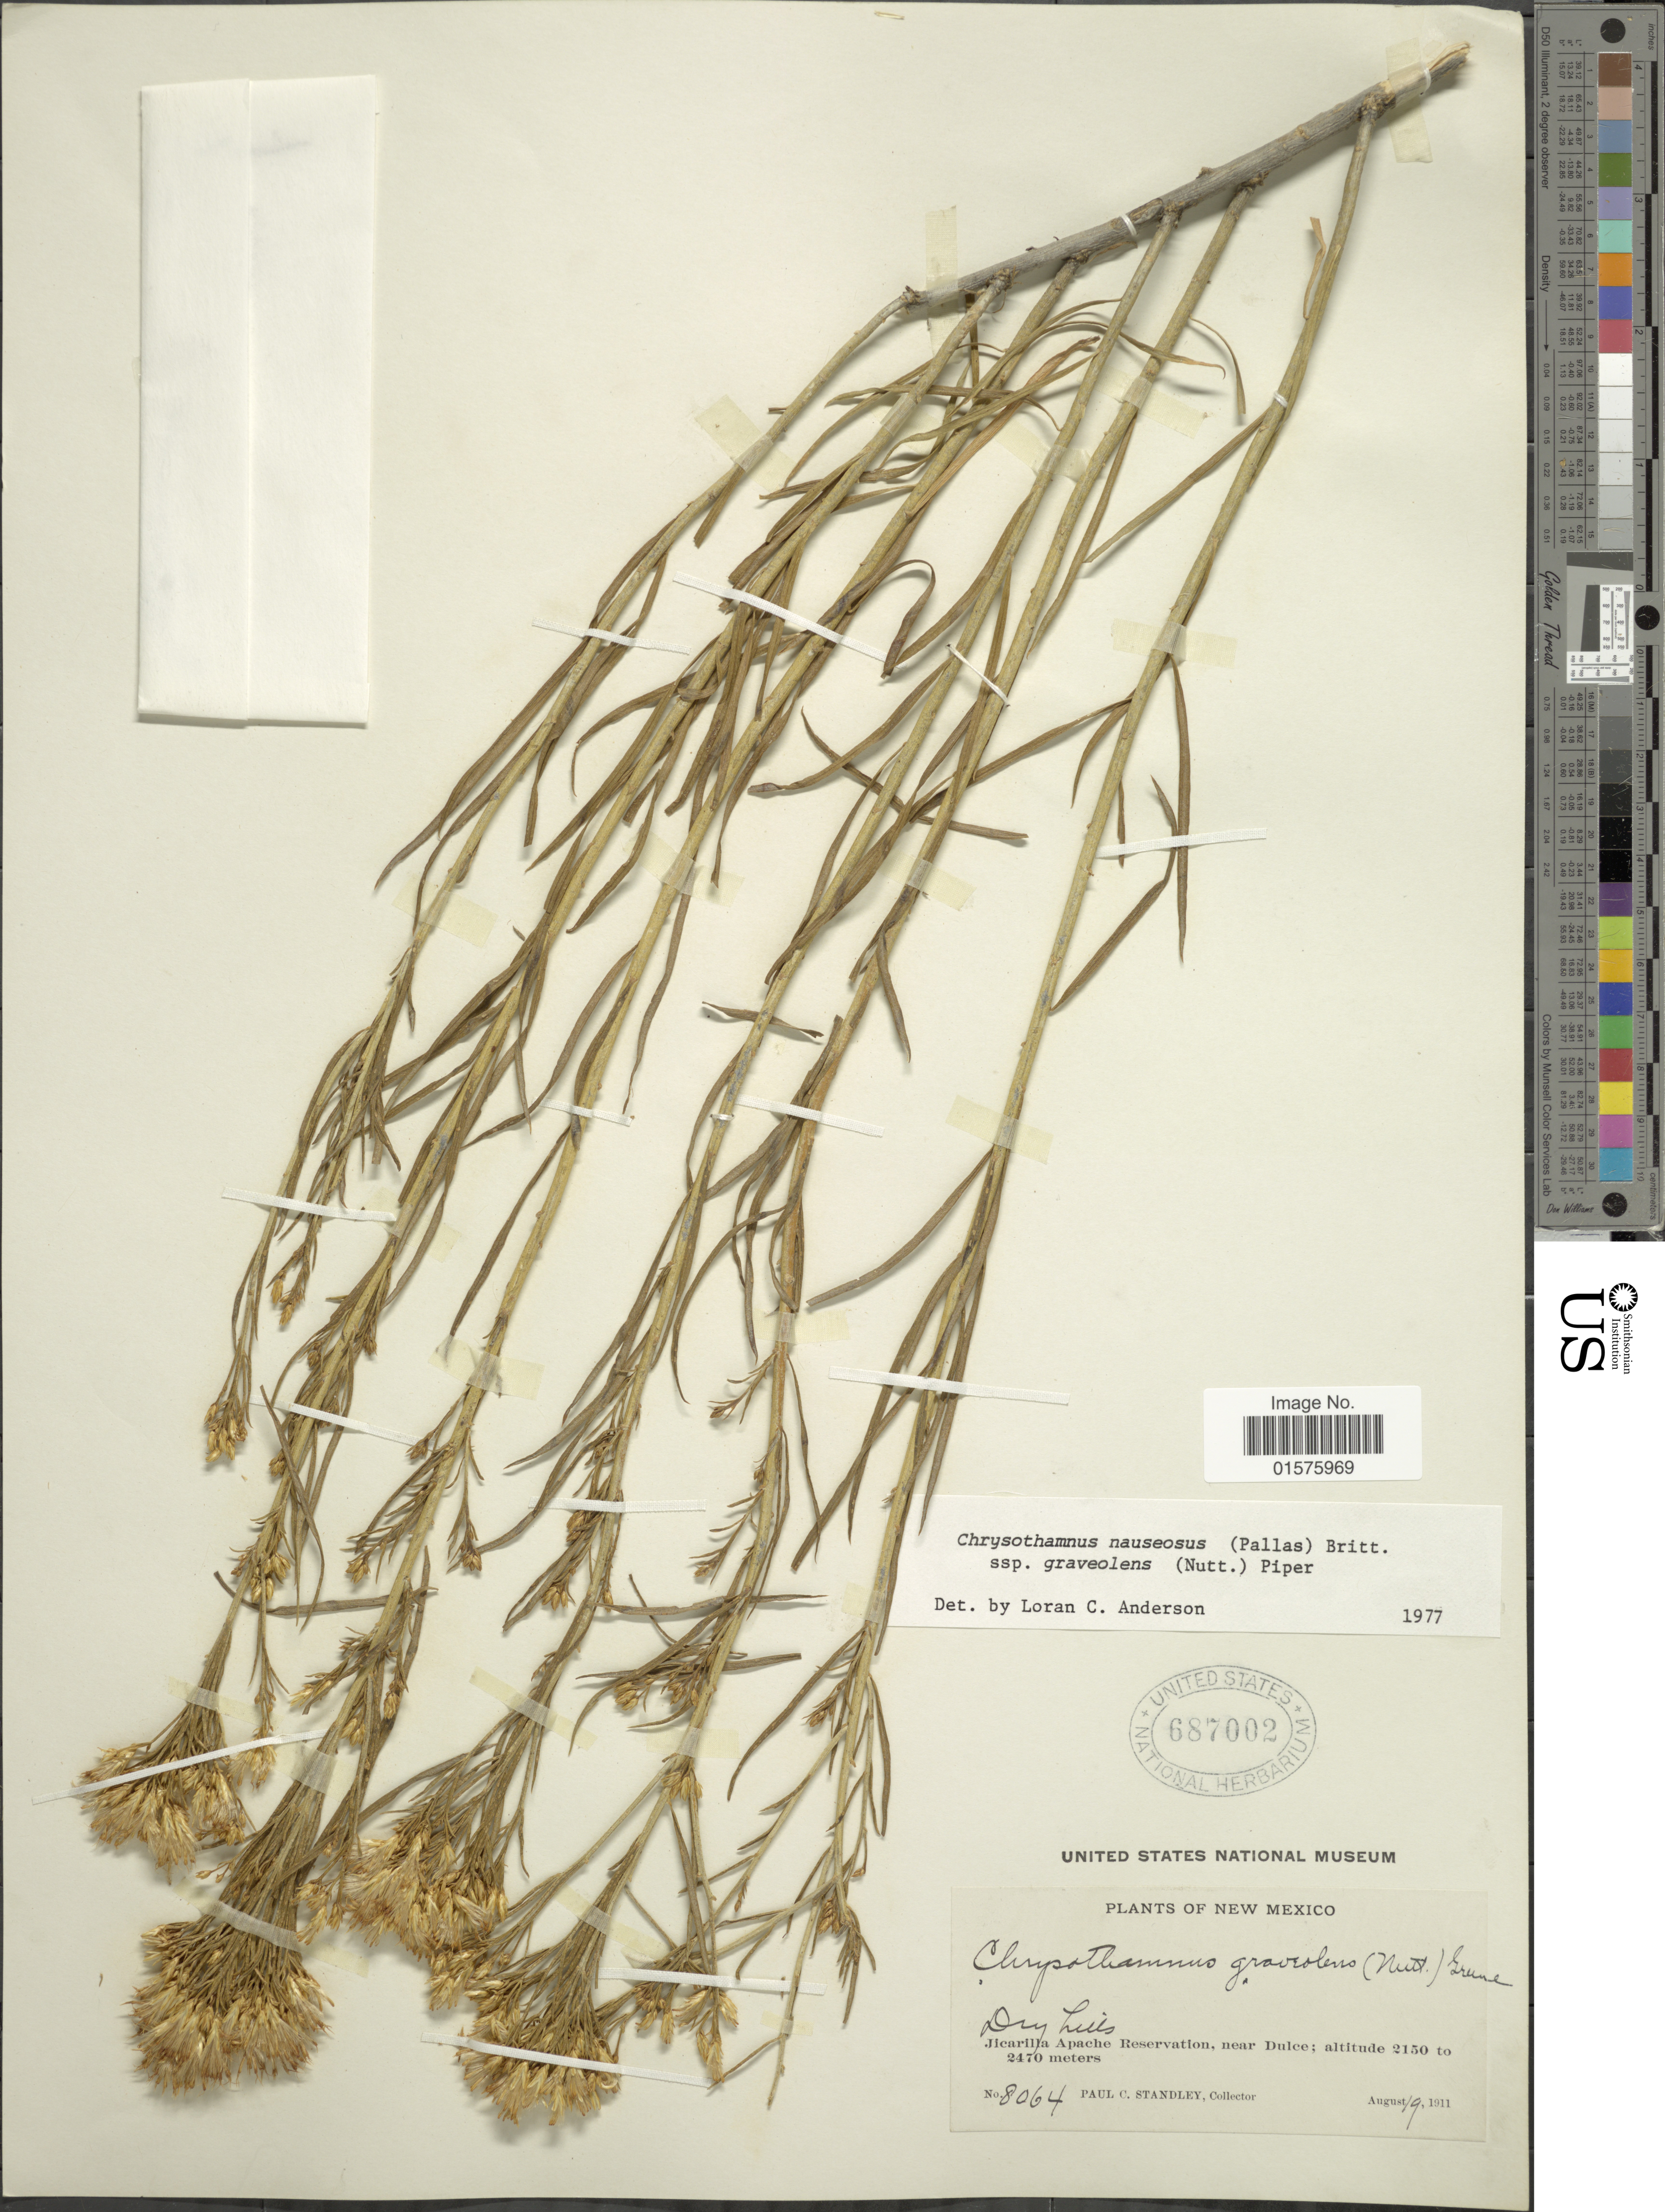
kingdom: Plantae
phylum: Tracheophyta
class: Magnoliopsida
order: Asterales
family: Asteraceae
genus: Ericameria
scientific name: Ericameria nauseosa var. graveolens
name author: (Nutt.) Reveal & Schuyler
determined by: Urbatsch, Lowell E., Curator (LSU), Louisiana State University (UNITED STATES)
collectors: P. C. Standley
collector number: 8064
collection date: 1911-08-19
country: United States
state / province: New Mexico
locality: Jicarilla Apache Reservation, near Dulce.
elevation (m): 2150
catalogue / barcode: US 687002